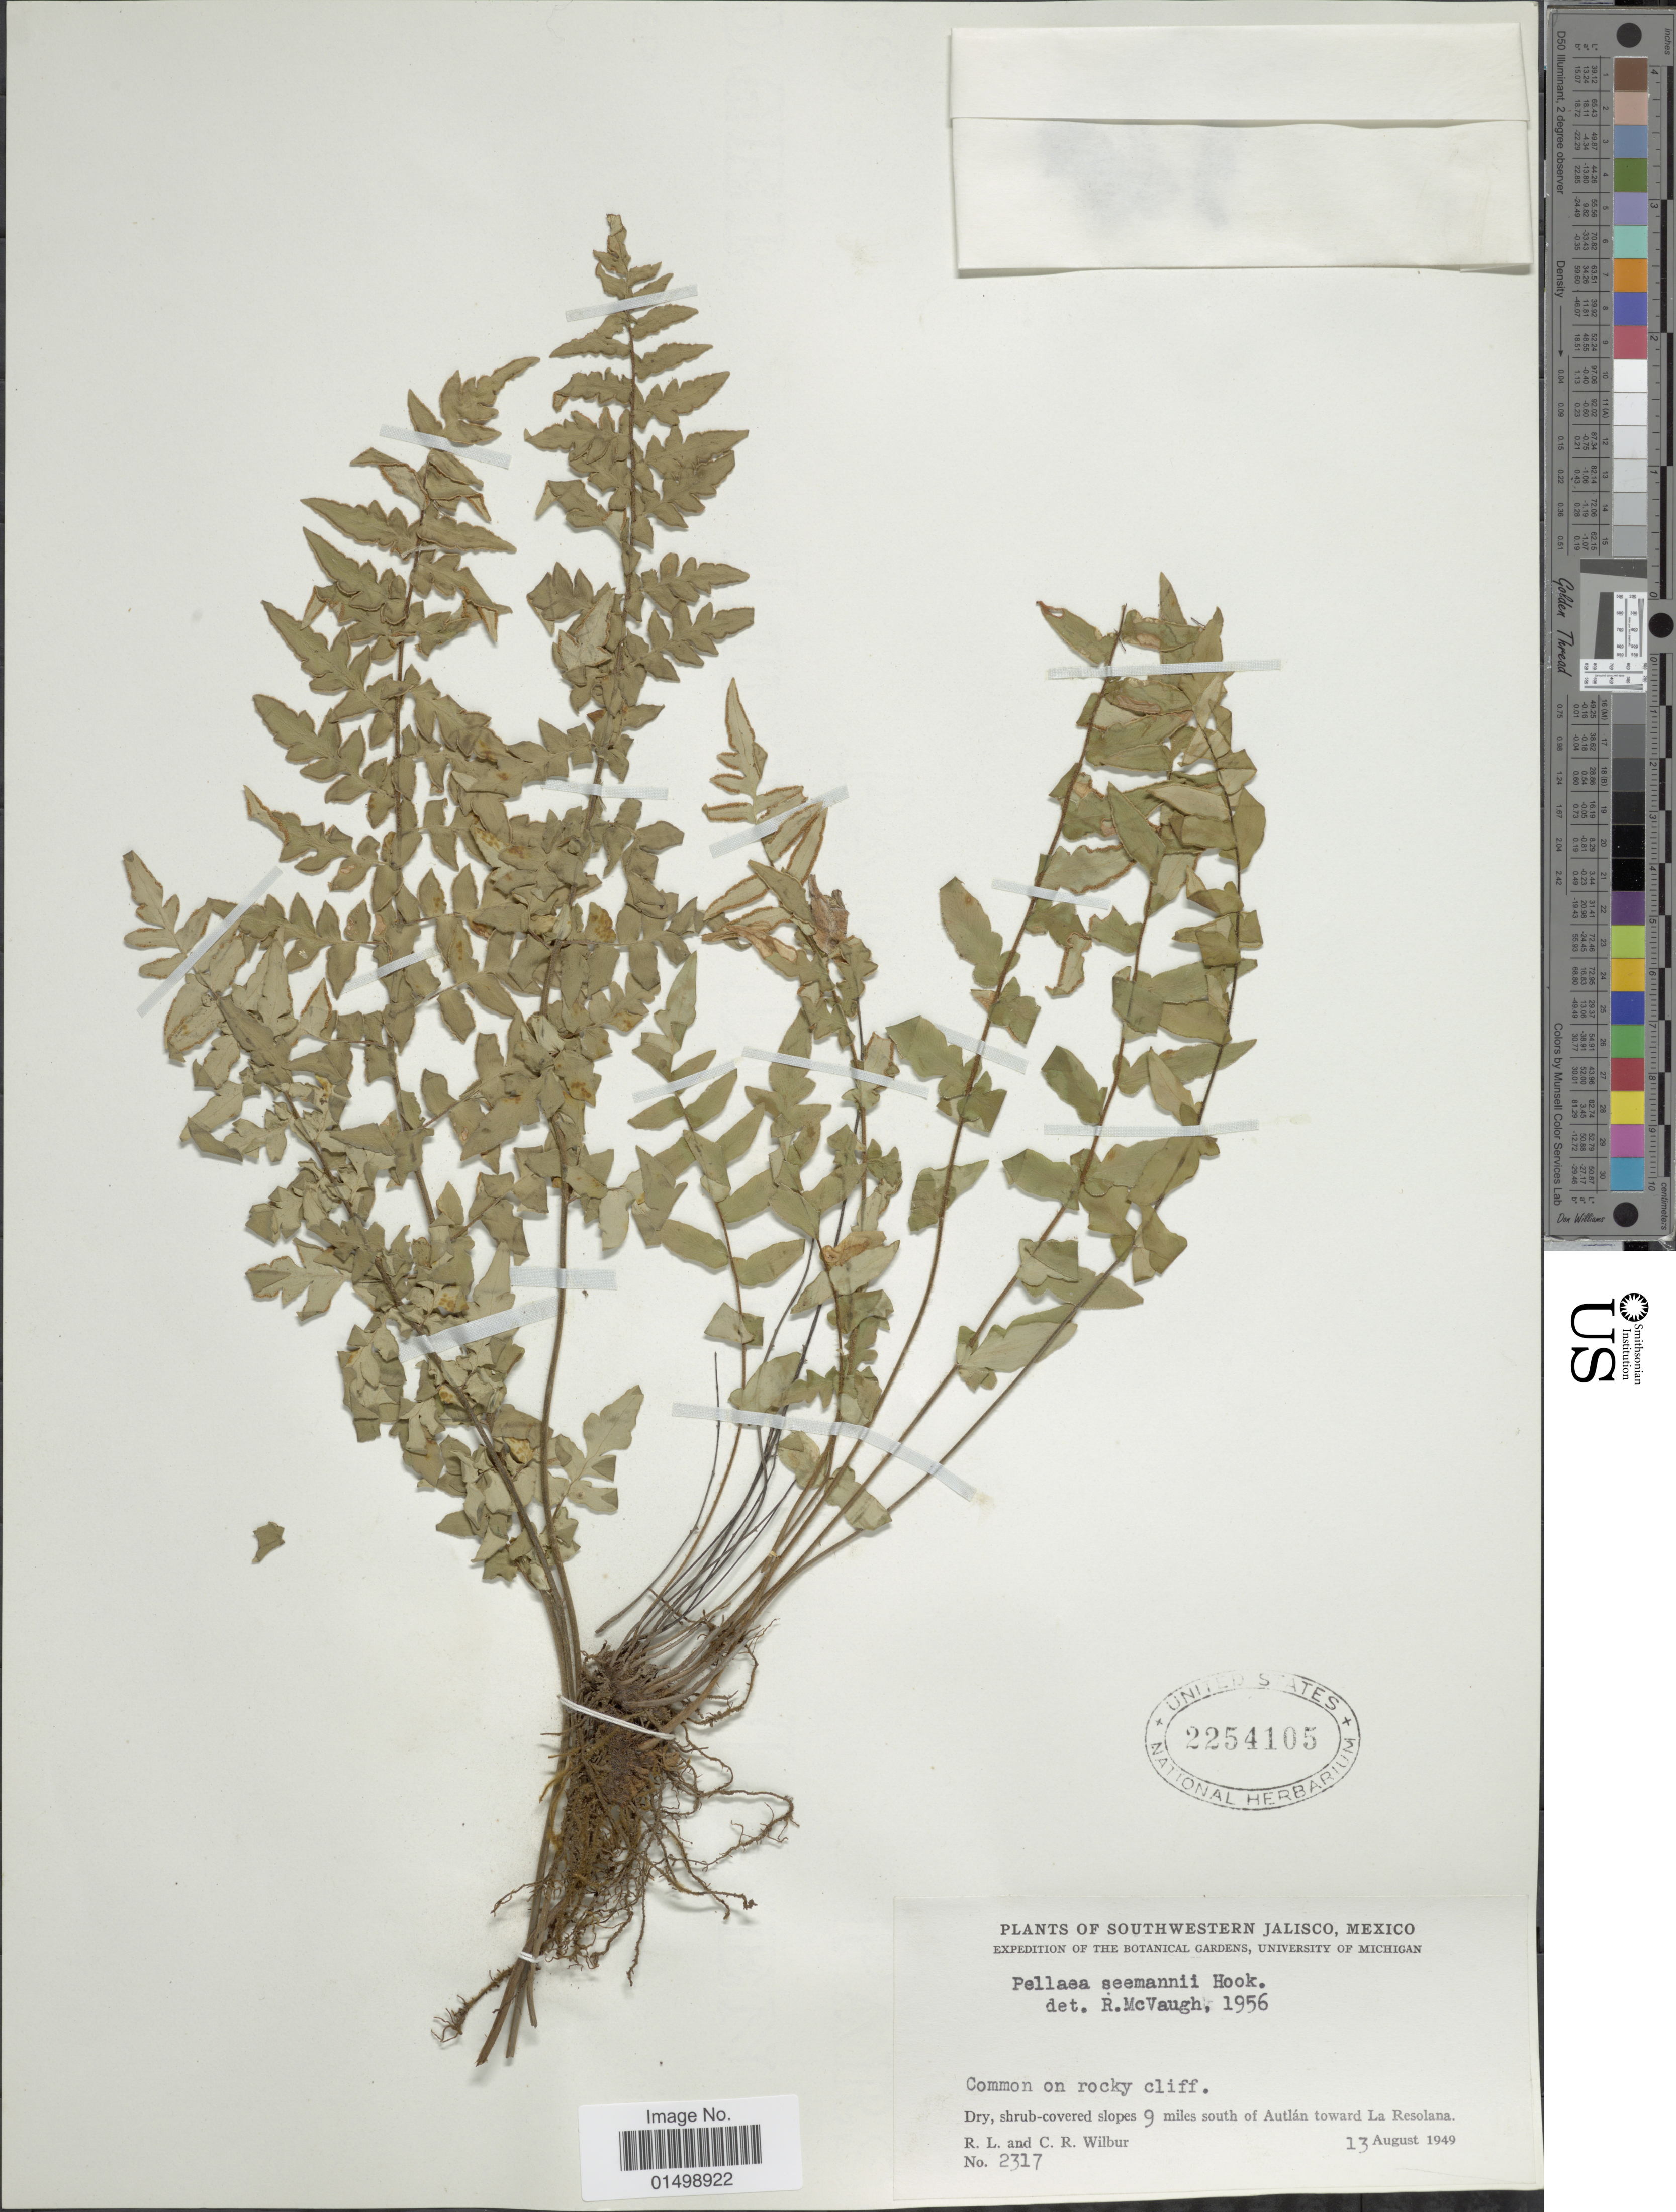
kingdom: Plantae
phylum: Tracheophyta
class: Polypodiopsida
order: Polypodiales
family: Pteridaceae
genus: Cheilanthes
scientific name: Cheilanthes lozanii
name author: (Maxon) R.M. Tryon & A.F. Tryon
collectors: R. L. Wilbur & C. Wilbur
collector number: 2317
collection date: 1949-08-13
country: Mexico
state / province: Jalisco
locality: Southwestern Jalisco, dry, shrub-covered slopes 9 miles south of Autlan toward La Resolana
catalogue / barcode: US 2254105